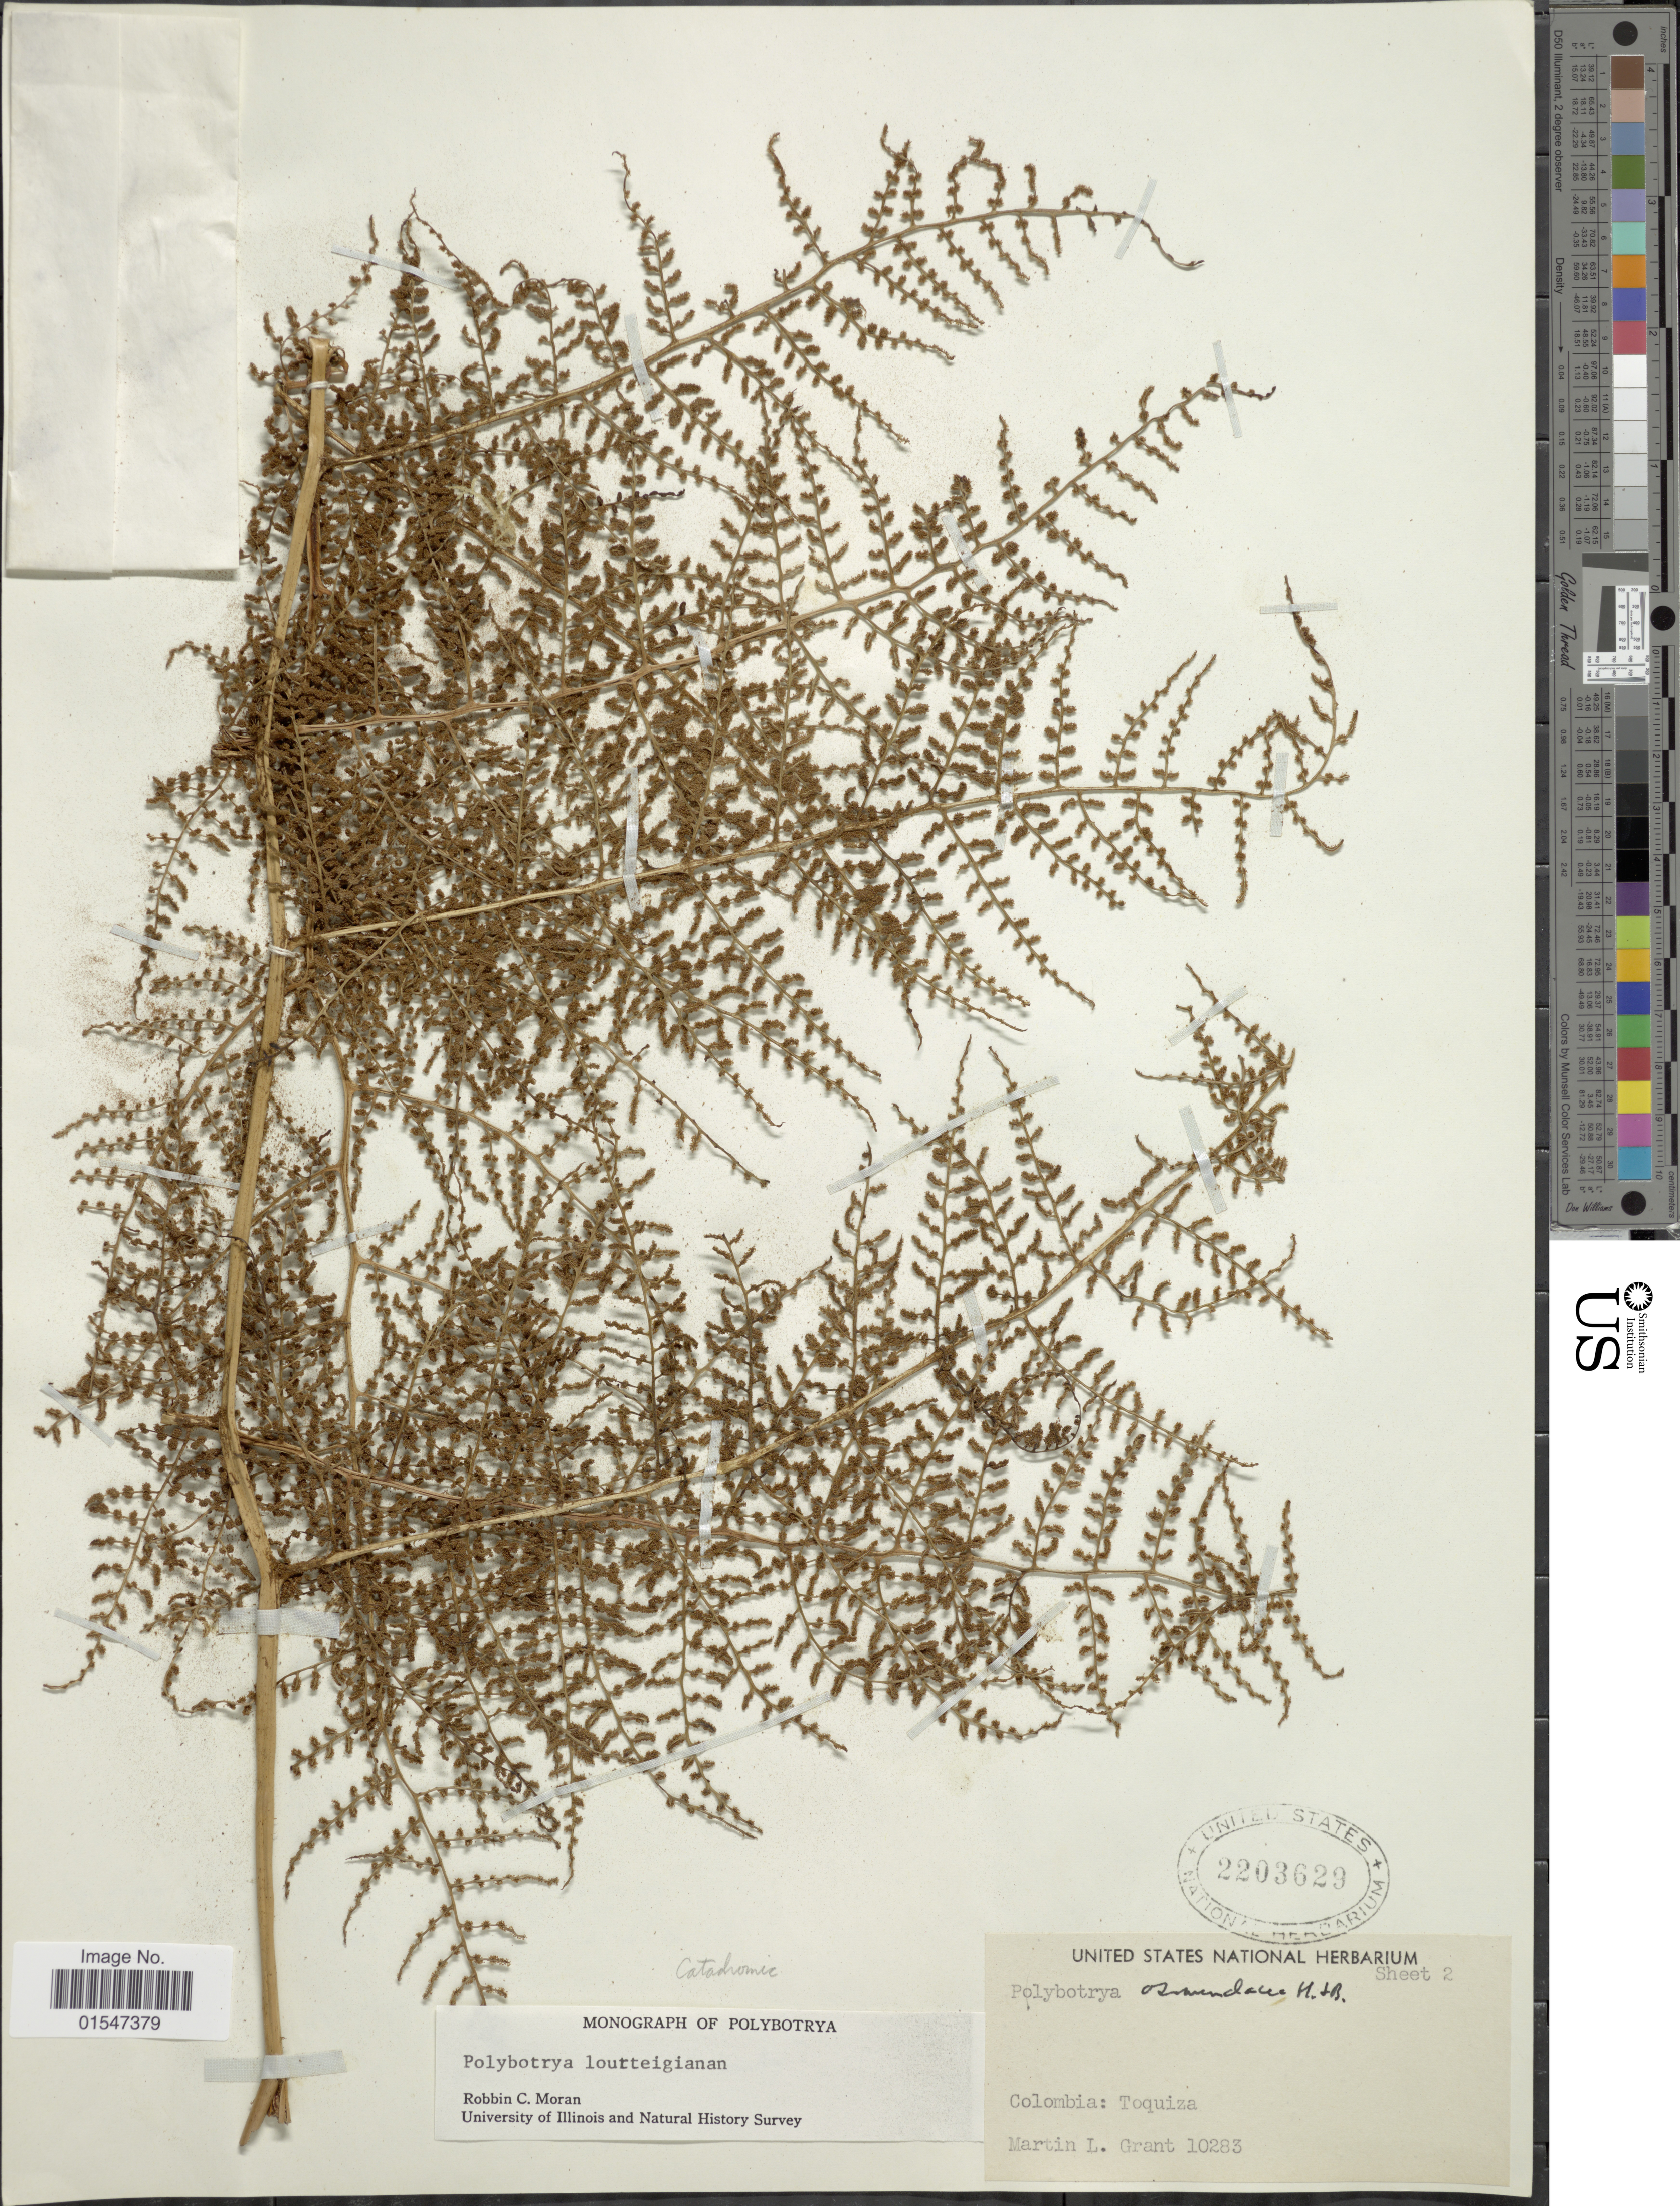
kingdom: Plantae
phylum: Tracheophyta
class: Polypodiopsida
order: Polypodiales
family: Dryopteridaceae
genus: Polybotrya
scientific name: Polybotrya lourteigiana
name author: Lellinger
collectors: M. L. Grant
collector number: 10283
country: Colombia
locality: Toquiza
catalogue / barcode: US 2203629